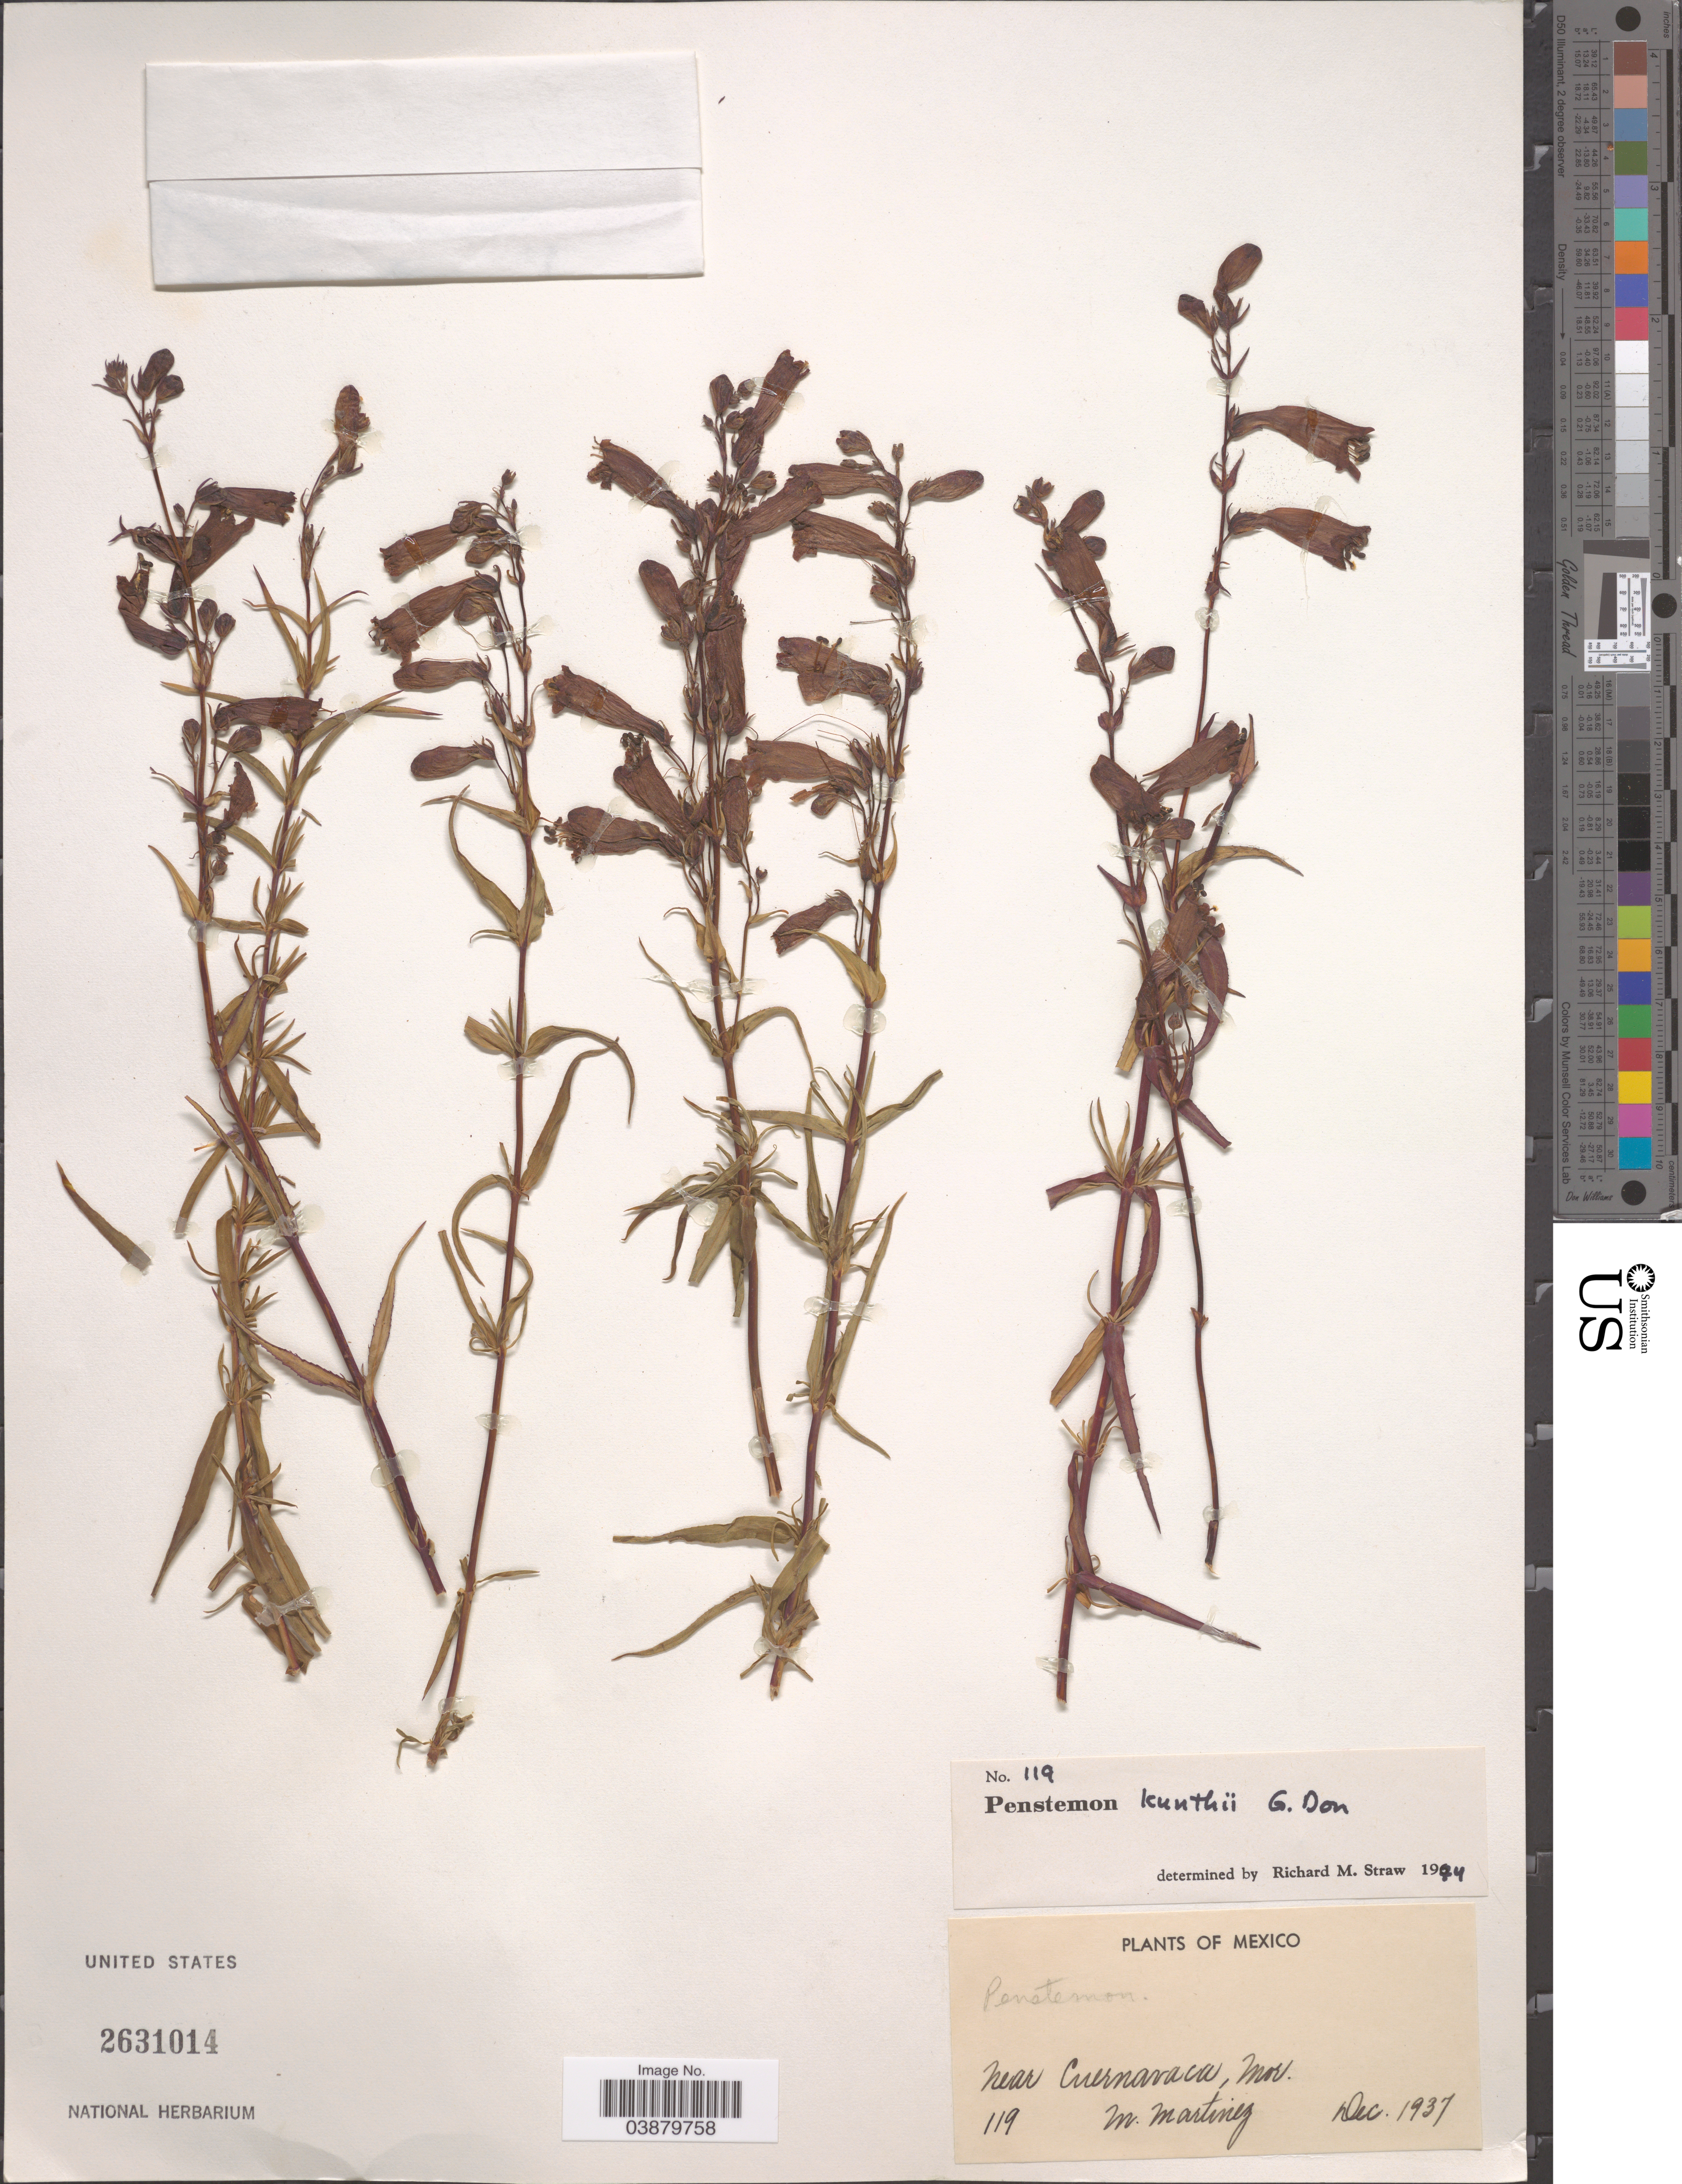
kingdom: Plantae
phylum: Tracheophyta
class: Magnoliopsida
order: Lamiales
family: Plantaginaceae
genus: Penstemon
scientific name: Penstemon kunthii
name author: G. Don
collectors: M. Martínez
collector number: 119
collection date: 1937-12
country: Mexico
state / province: Morelos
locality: Near Cuernavaca.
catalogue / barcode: US 2631014